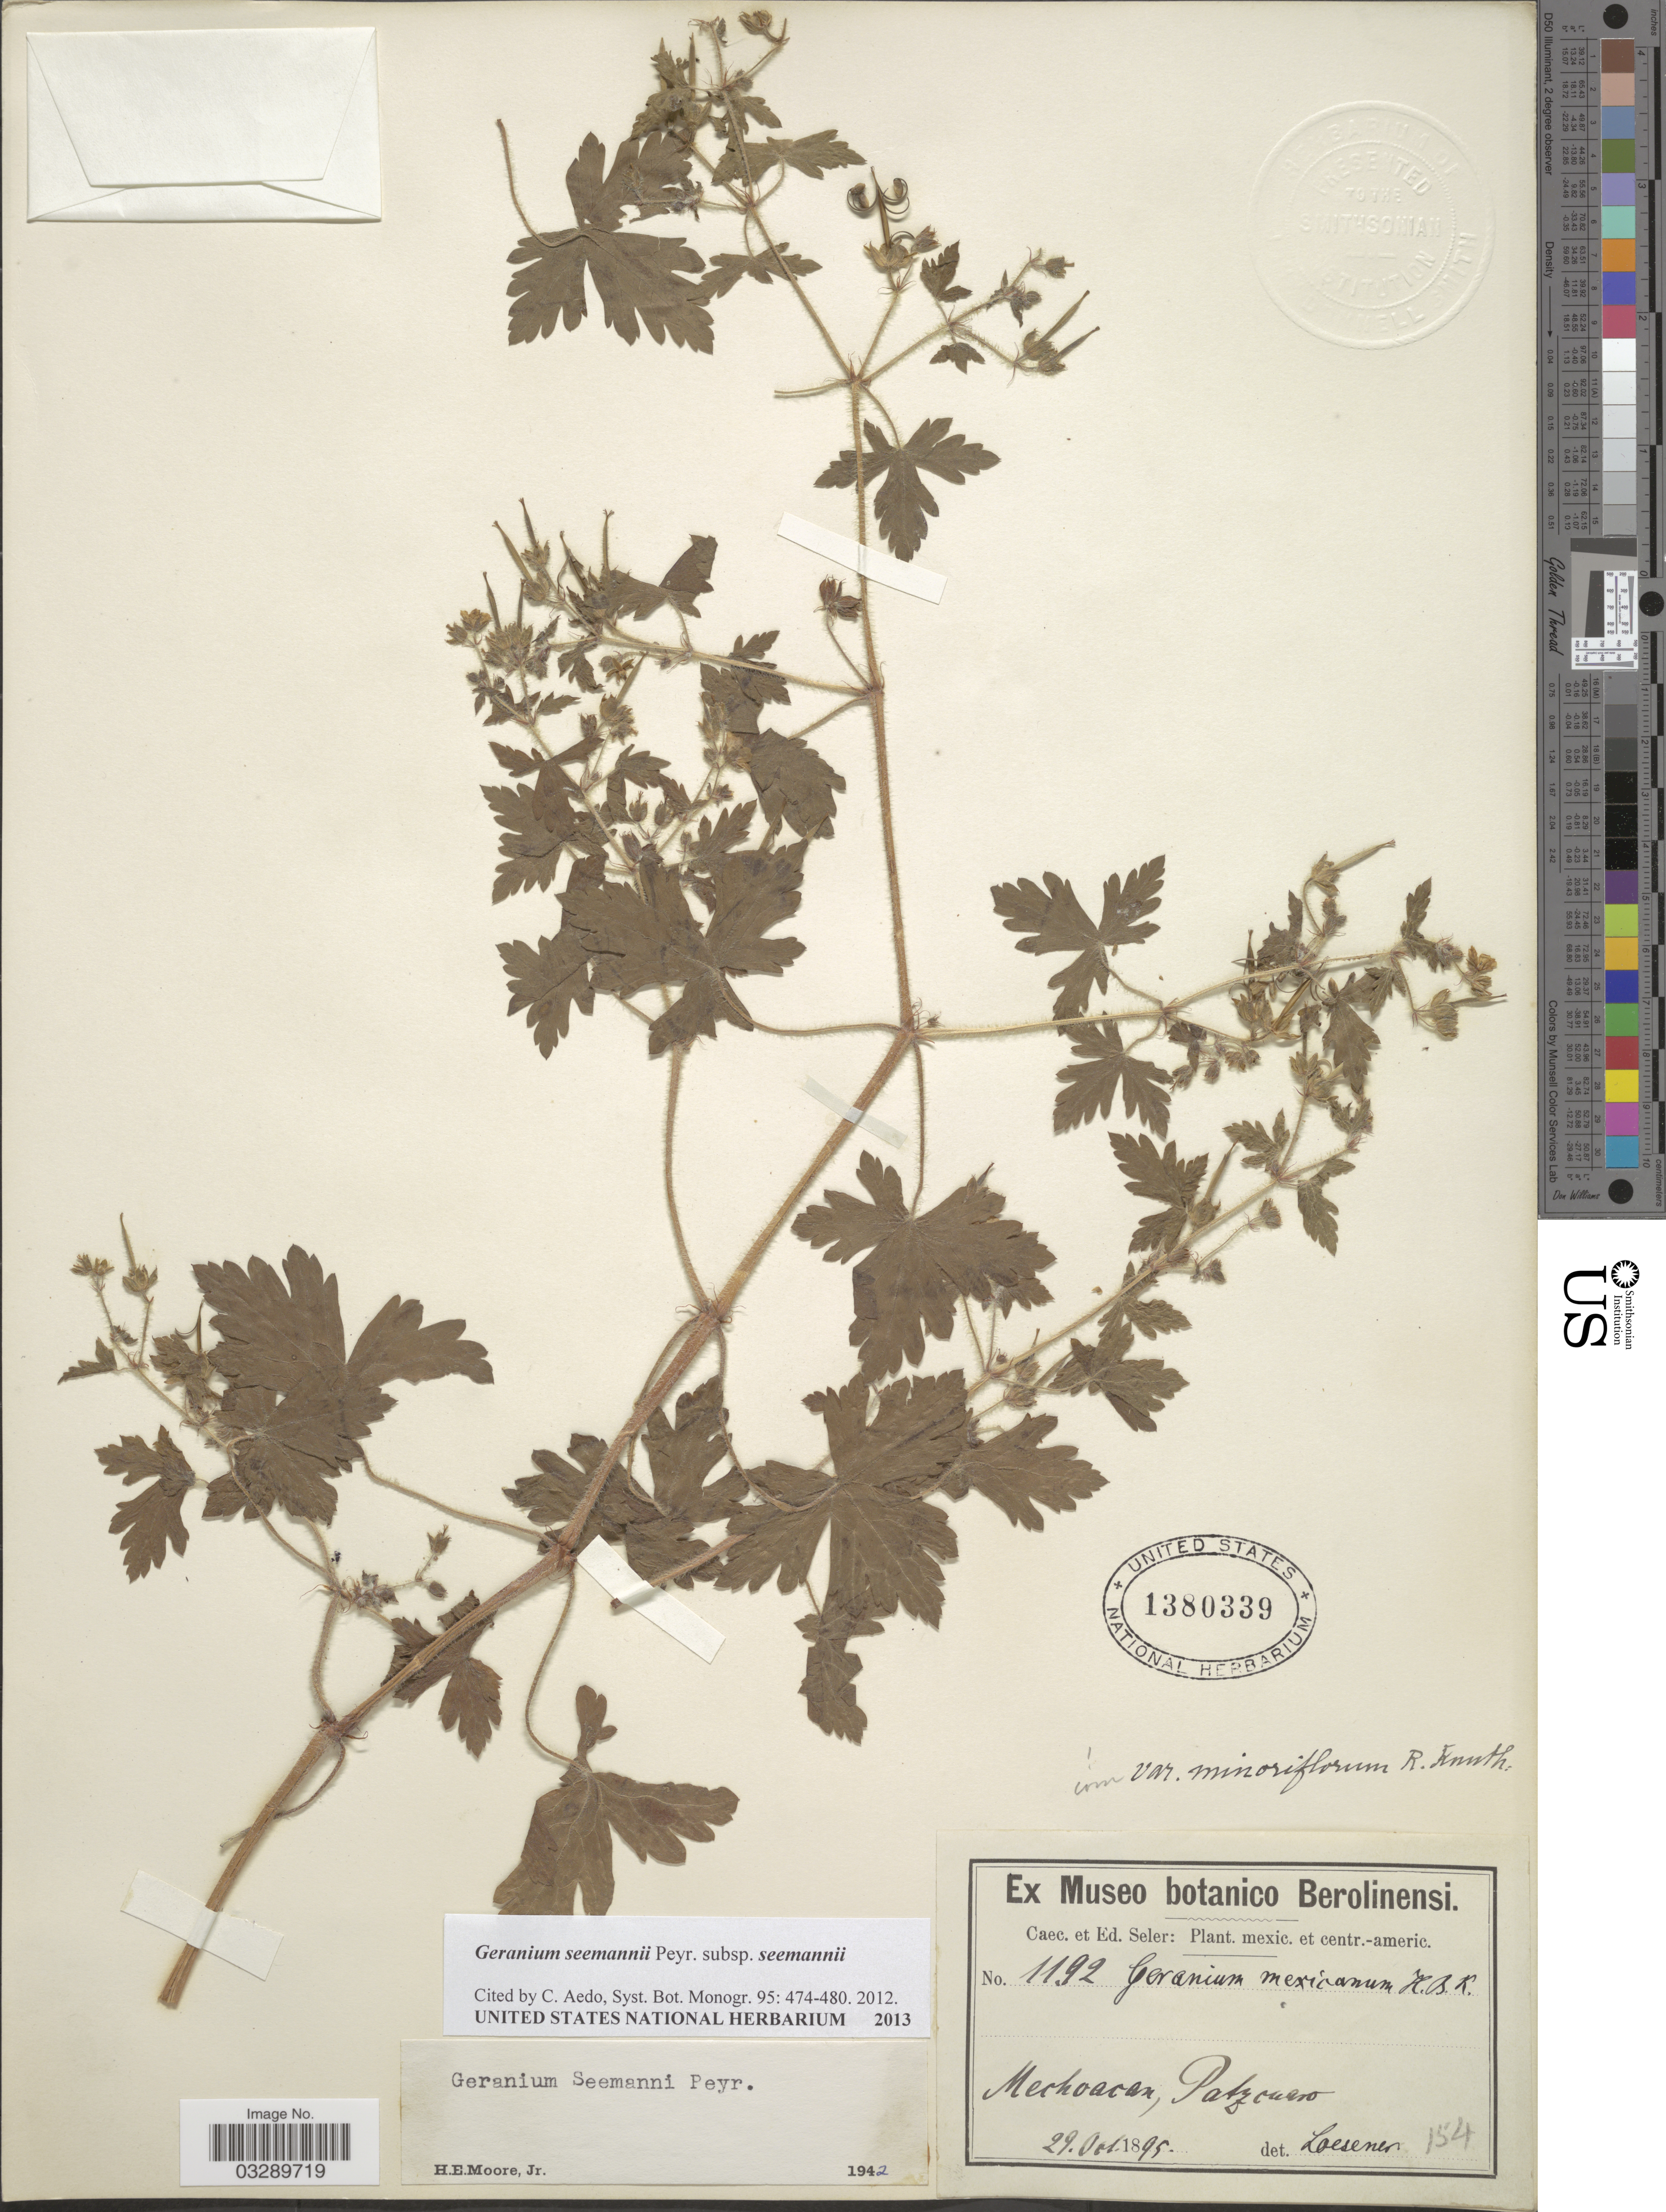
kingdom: Plantae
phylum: Tracheophyta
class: Magnoliopsida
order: Geraniales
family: Geraniaceae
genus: Geranium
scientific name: Geranium seemannii subsp. seemannii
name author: Peyr.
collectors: ex Caec. et Ed Seler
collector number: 1192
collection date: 1895-10-29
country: Mexico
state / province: Michoacán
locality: Patzcuaro.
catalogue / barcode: US 1380339